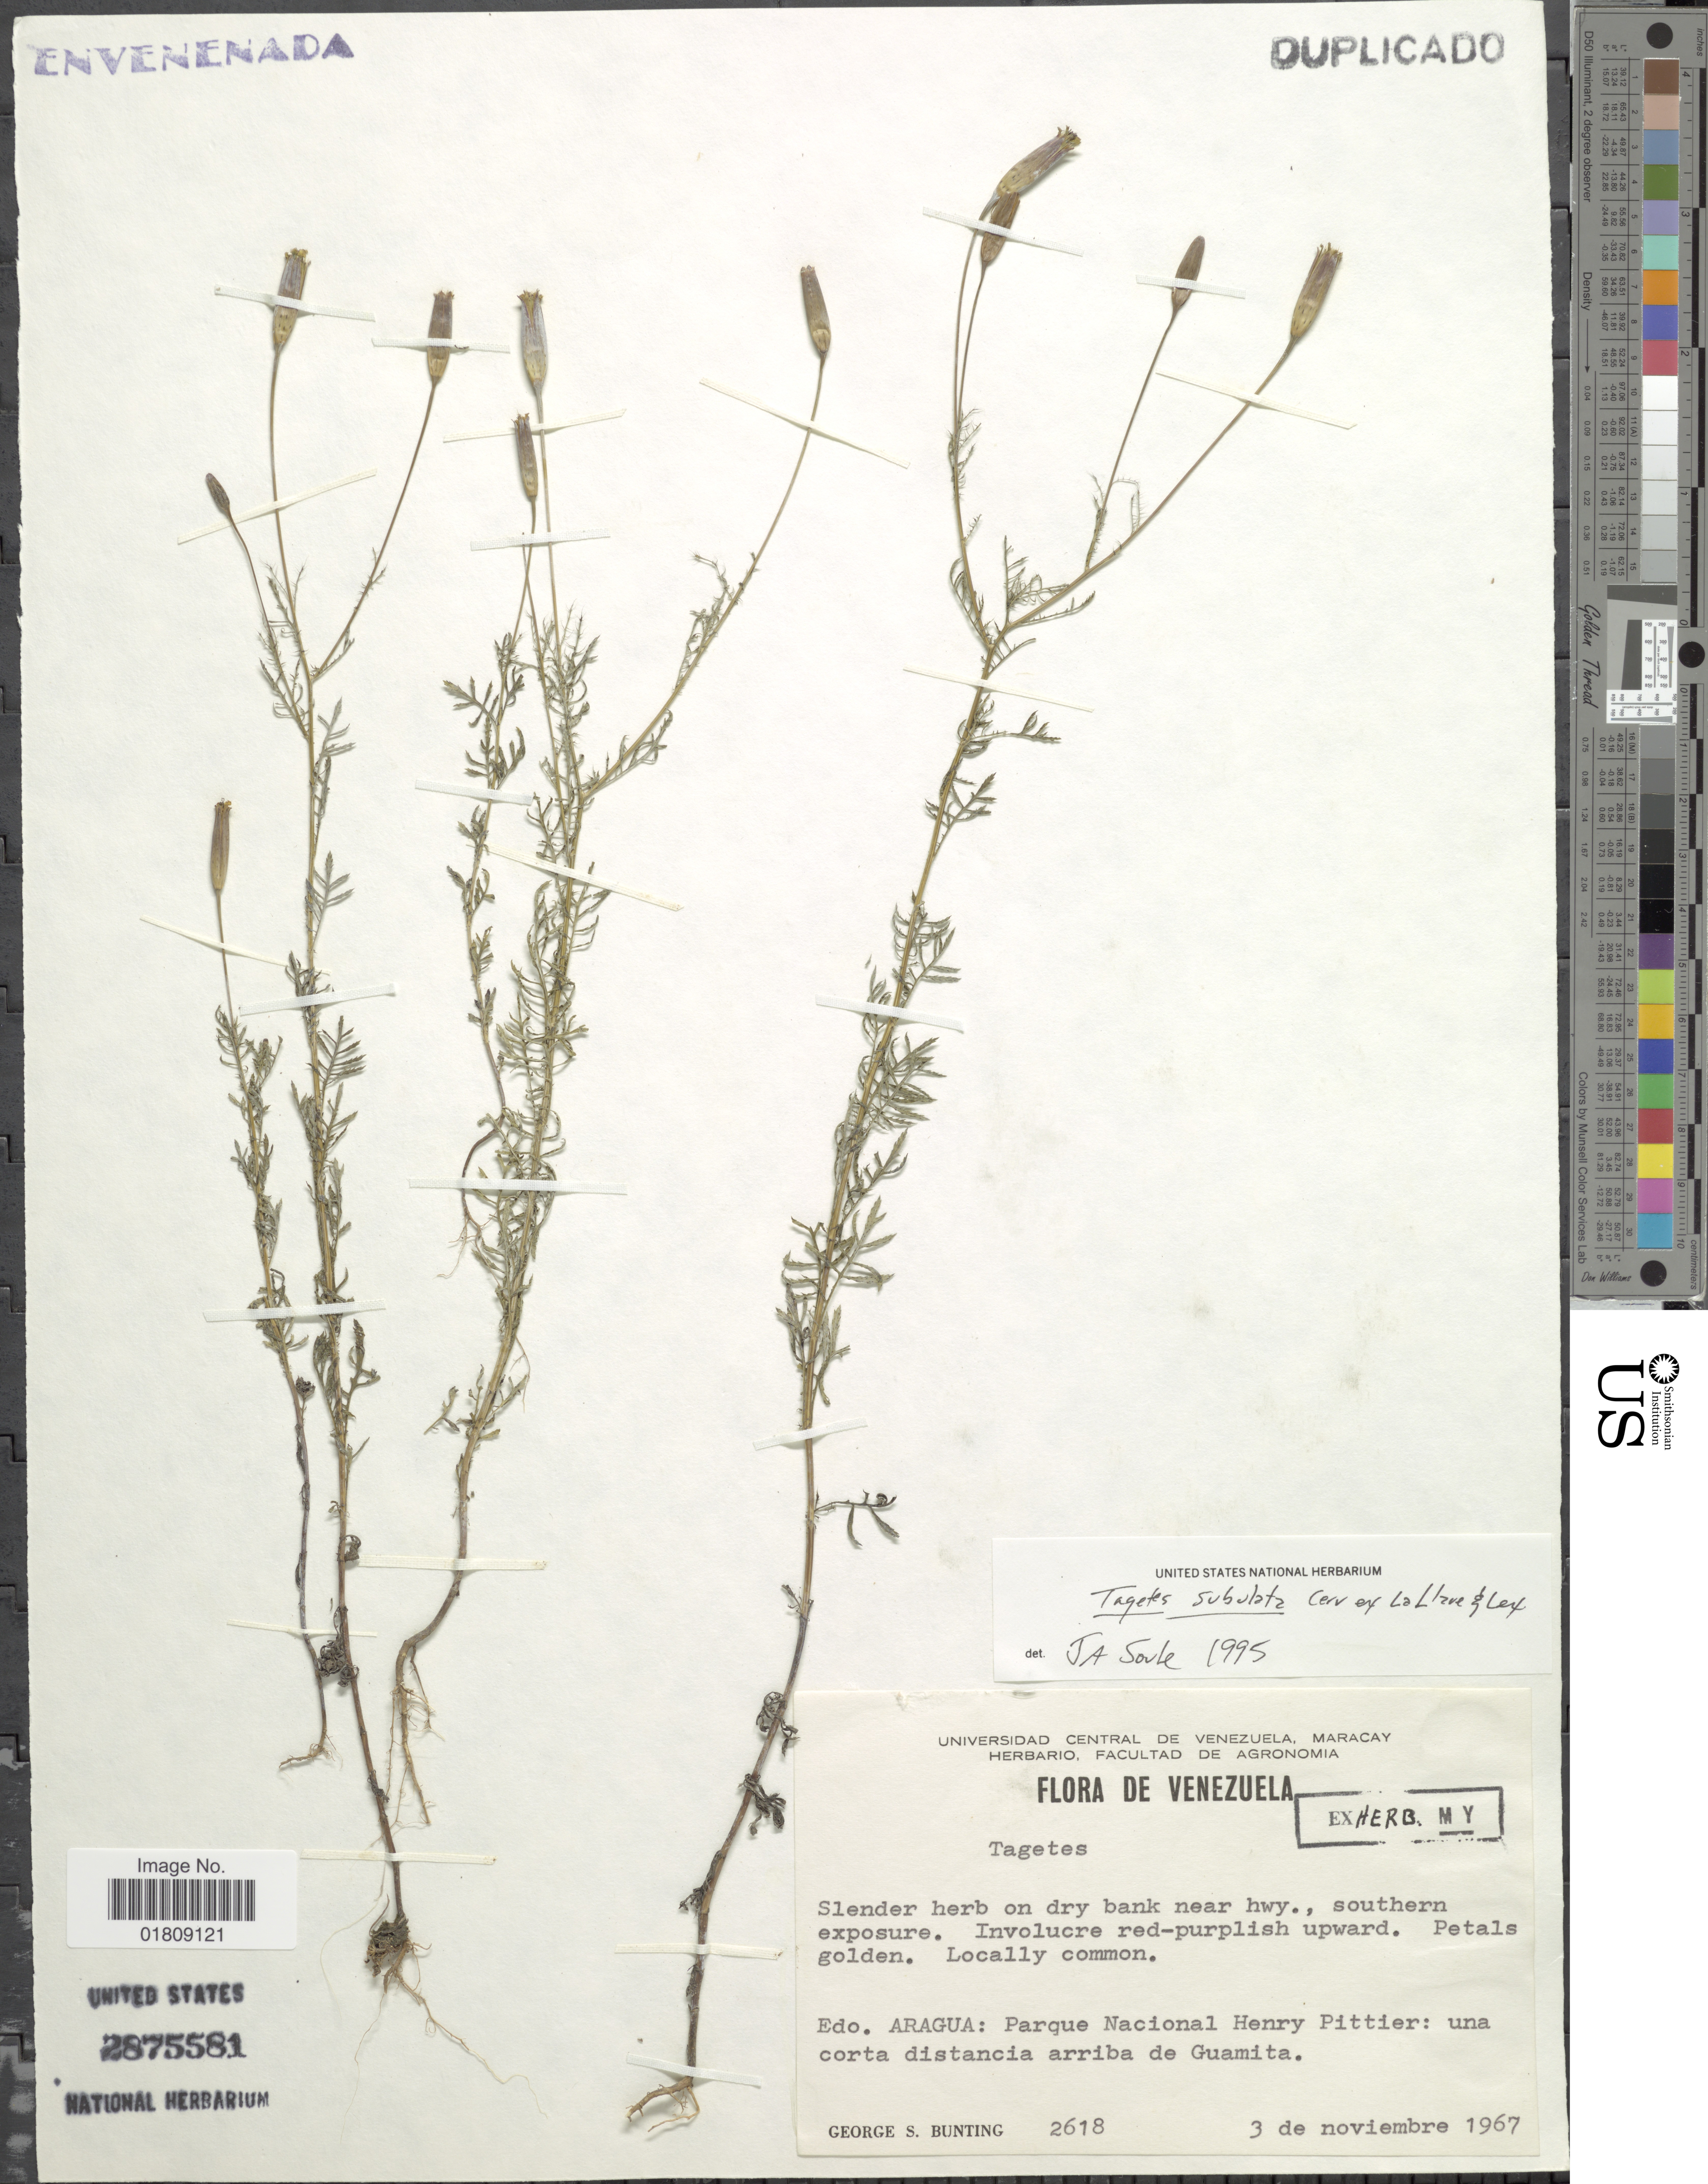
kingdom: Plantae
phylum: Tracheophyta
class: Magnoliopsida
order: Asterales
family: Asteraceae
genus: Tagetes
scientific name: Tagetes subulata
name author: Cerv.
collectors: G. S. Bunting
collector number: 2618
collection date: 1967-11-03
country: Venezuela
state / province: Aragua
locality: Parque Nacional Henry Pittier, una corta distancia arriba de Guamita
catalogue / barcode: US 2875581